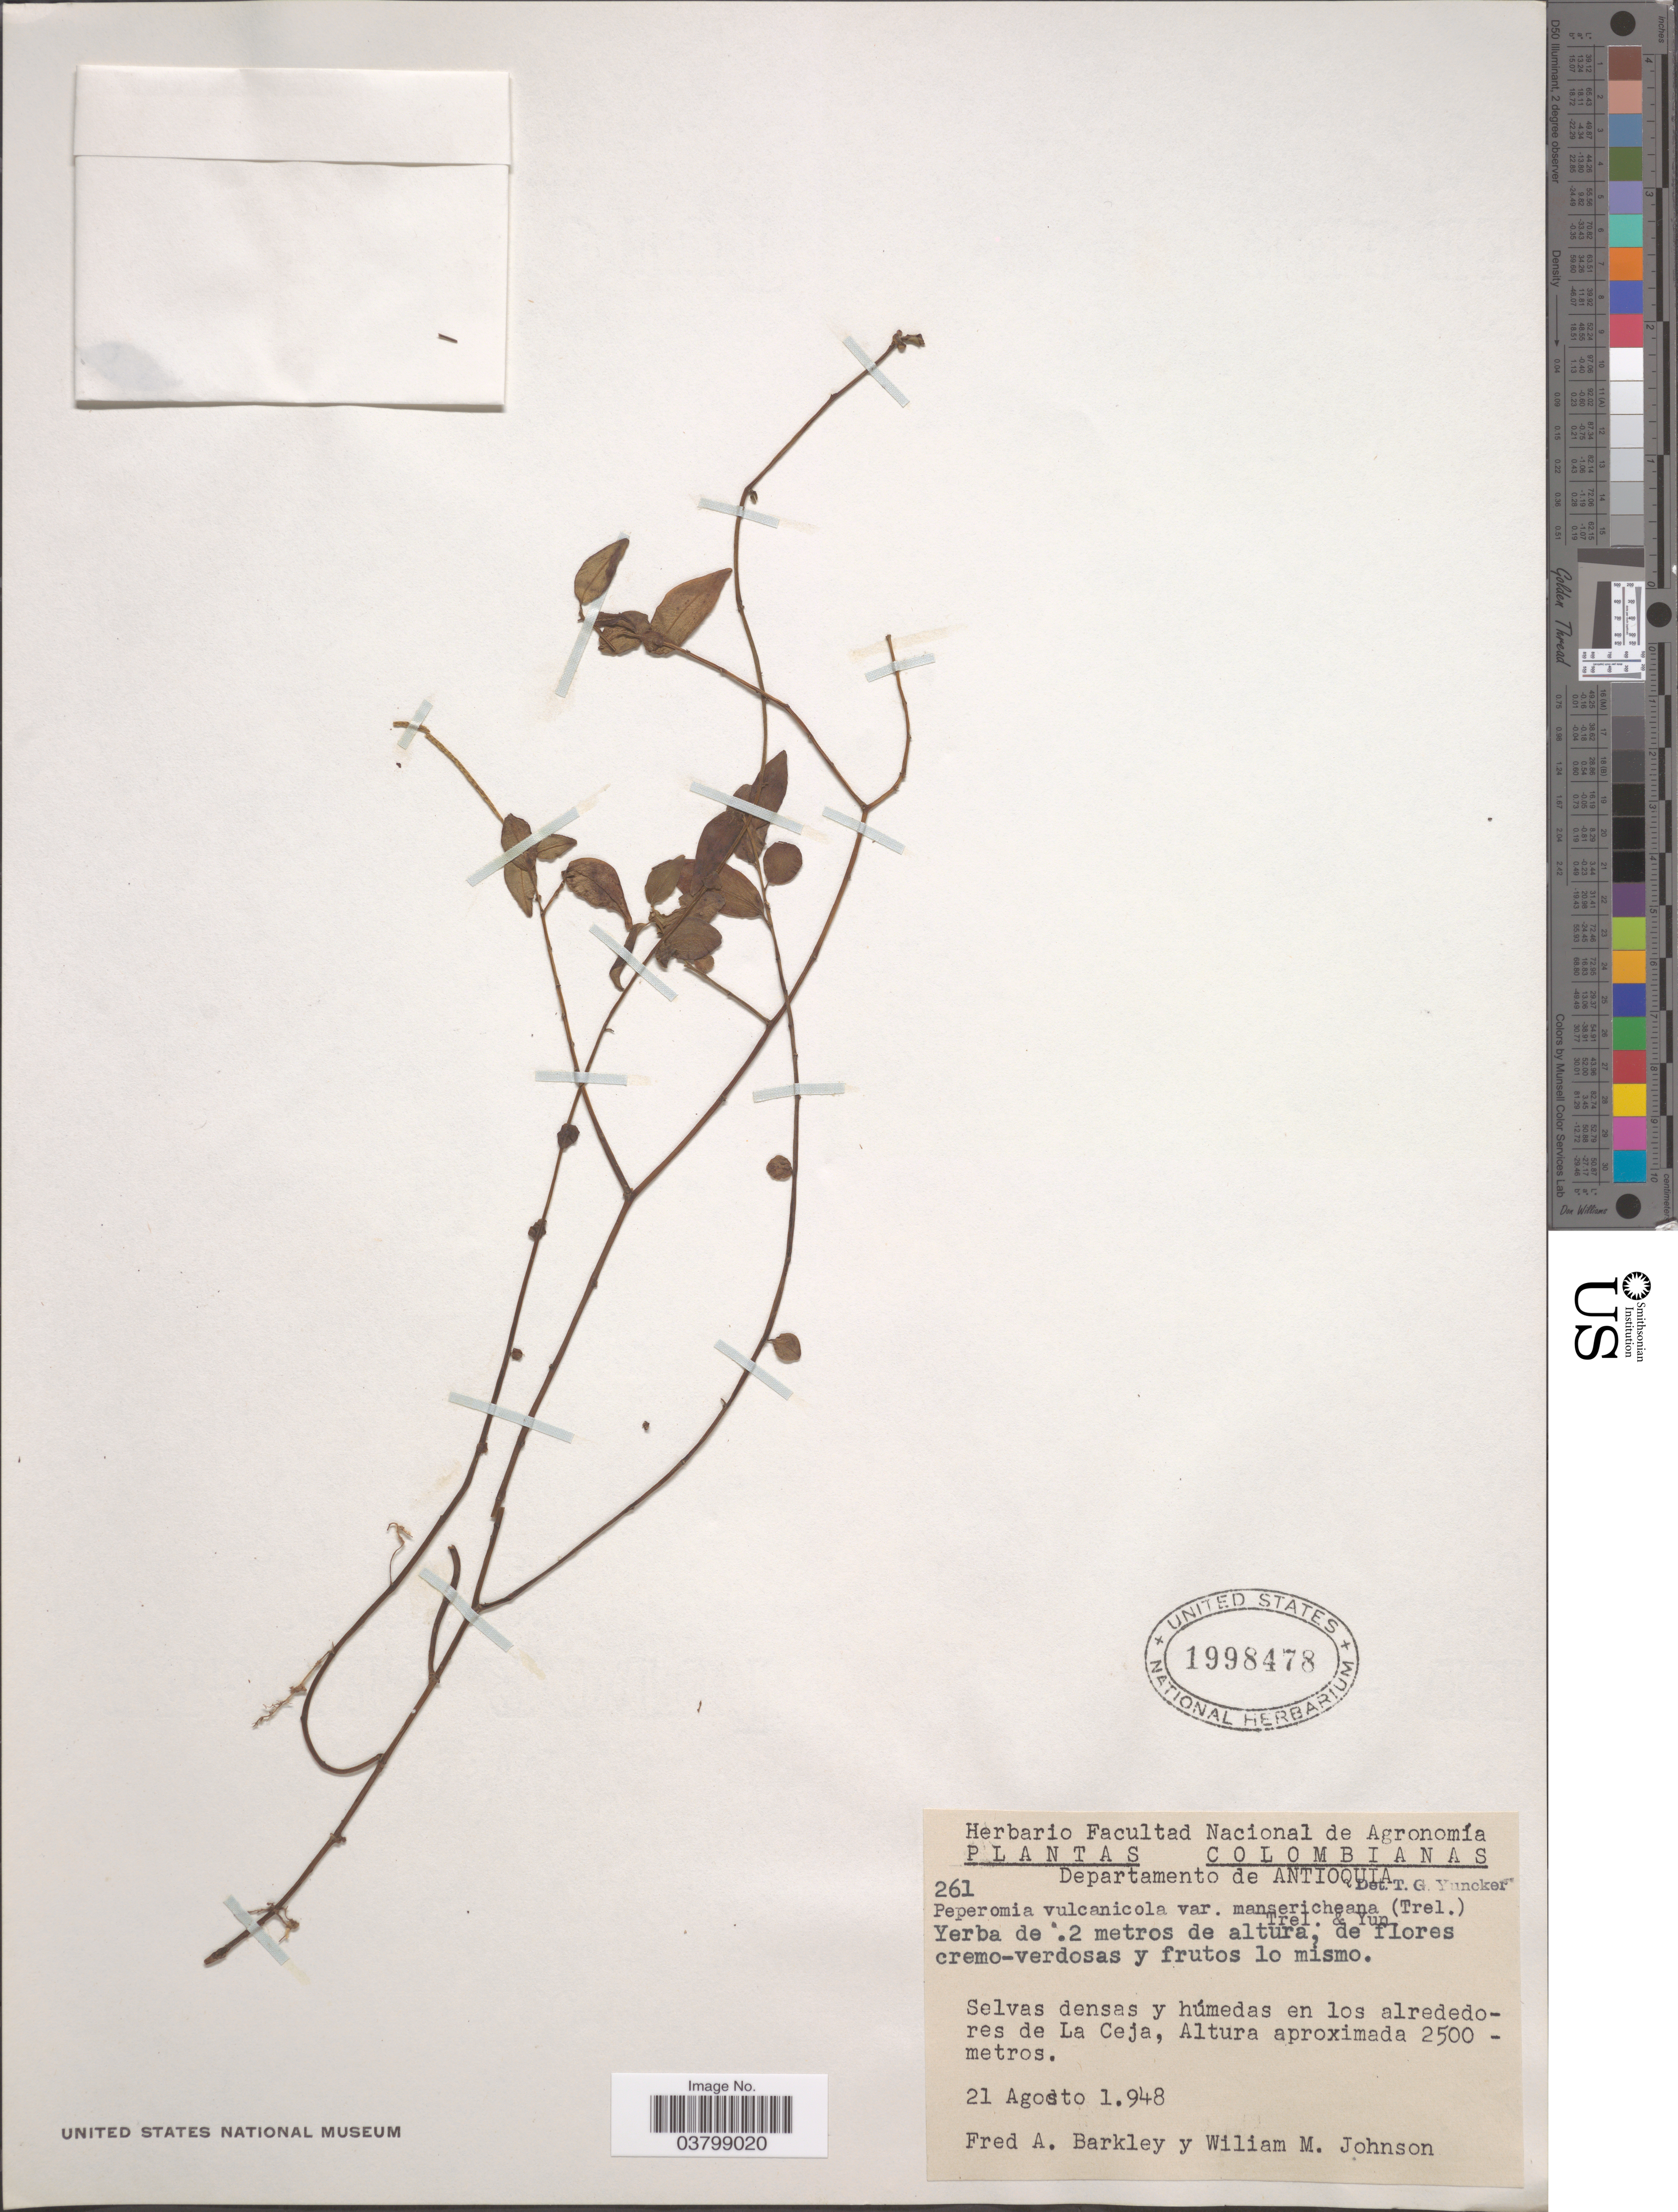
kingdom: Plantae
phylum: Tracheophyta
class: Magnoliopsida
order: Piperales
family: Piperaceae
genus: Peperomia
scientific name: Peperomia vulcanicola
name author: C. DC.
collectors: F. A. Barkley & W. M. Johnson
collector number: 261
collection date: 1948-08-21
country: Colombia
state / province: Antioquia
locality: Selvas densas y húmedas en los alrededores de La Ceja.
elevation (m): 2500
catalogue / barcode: US 1998478